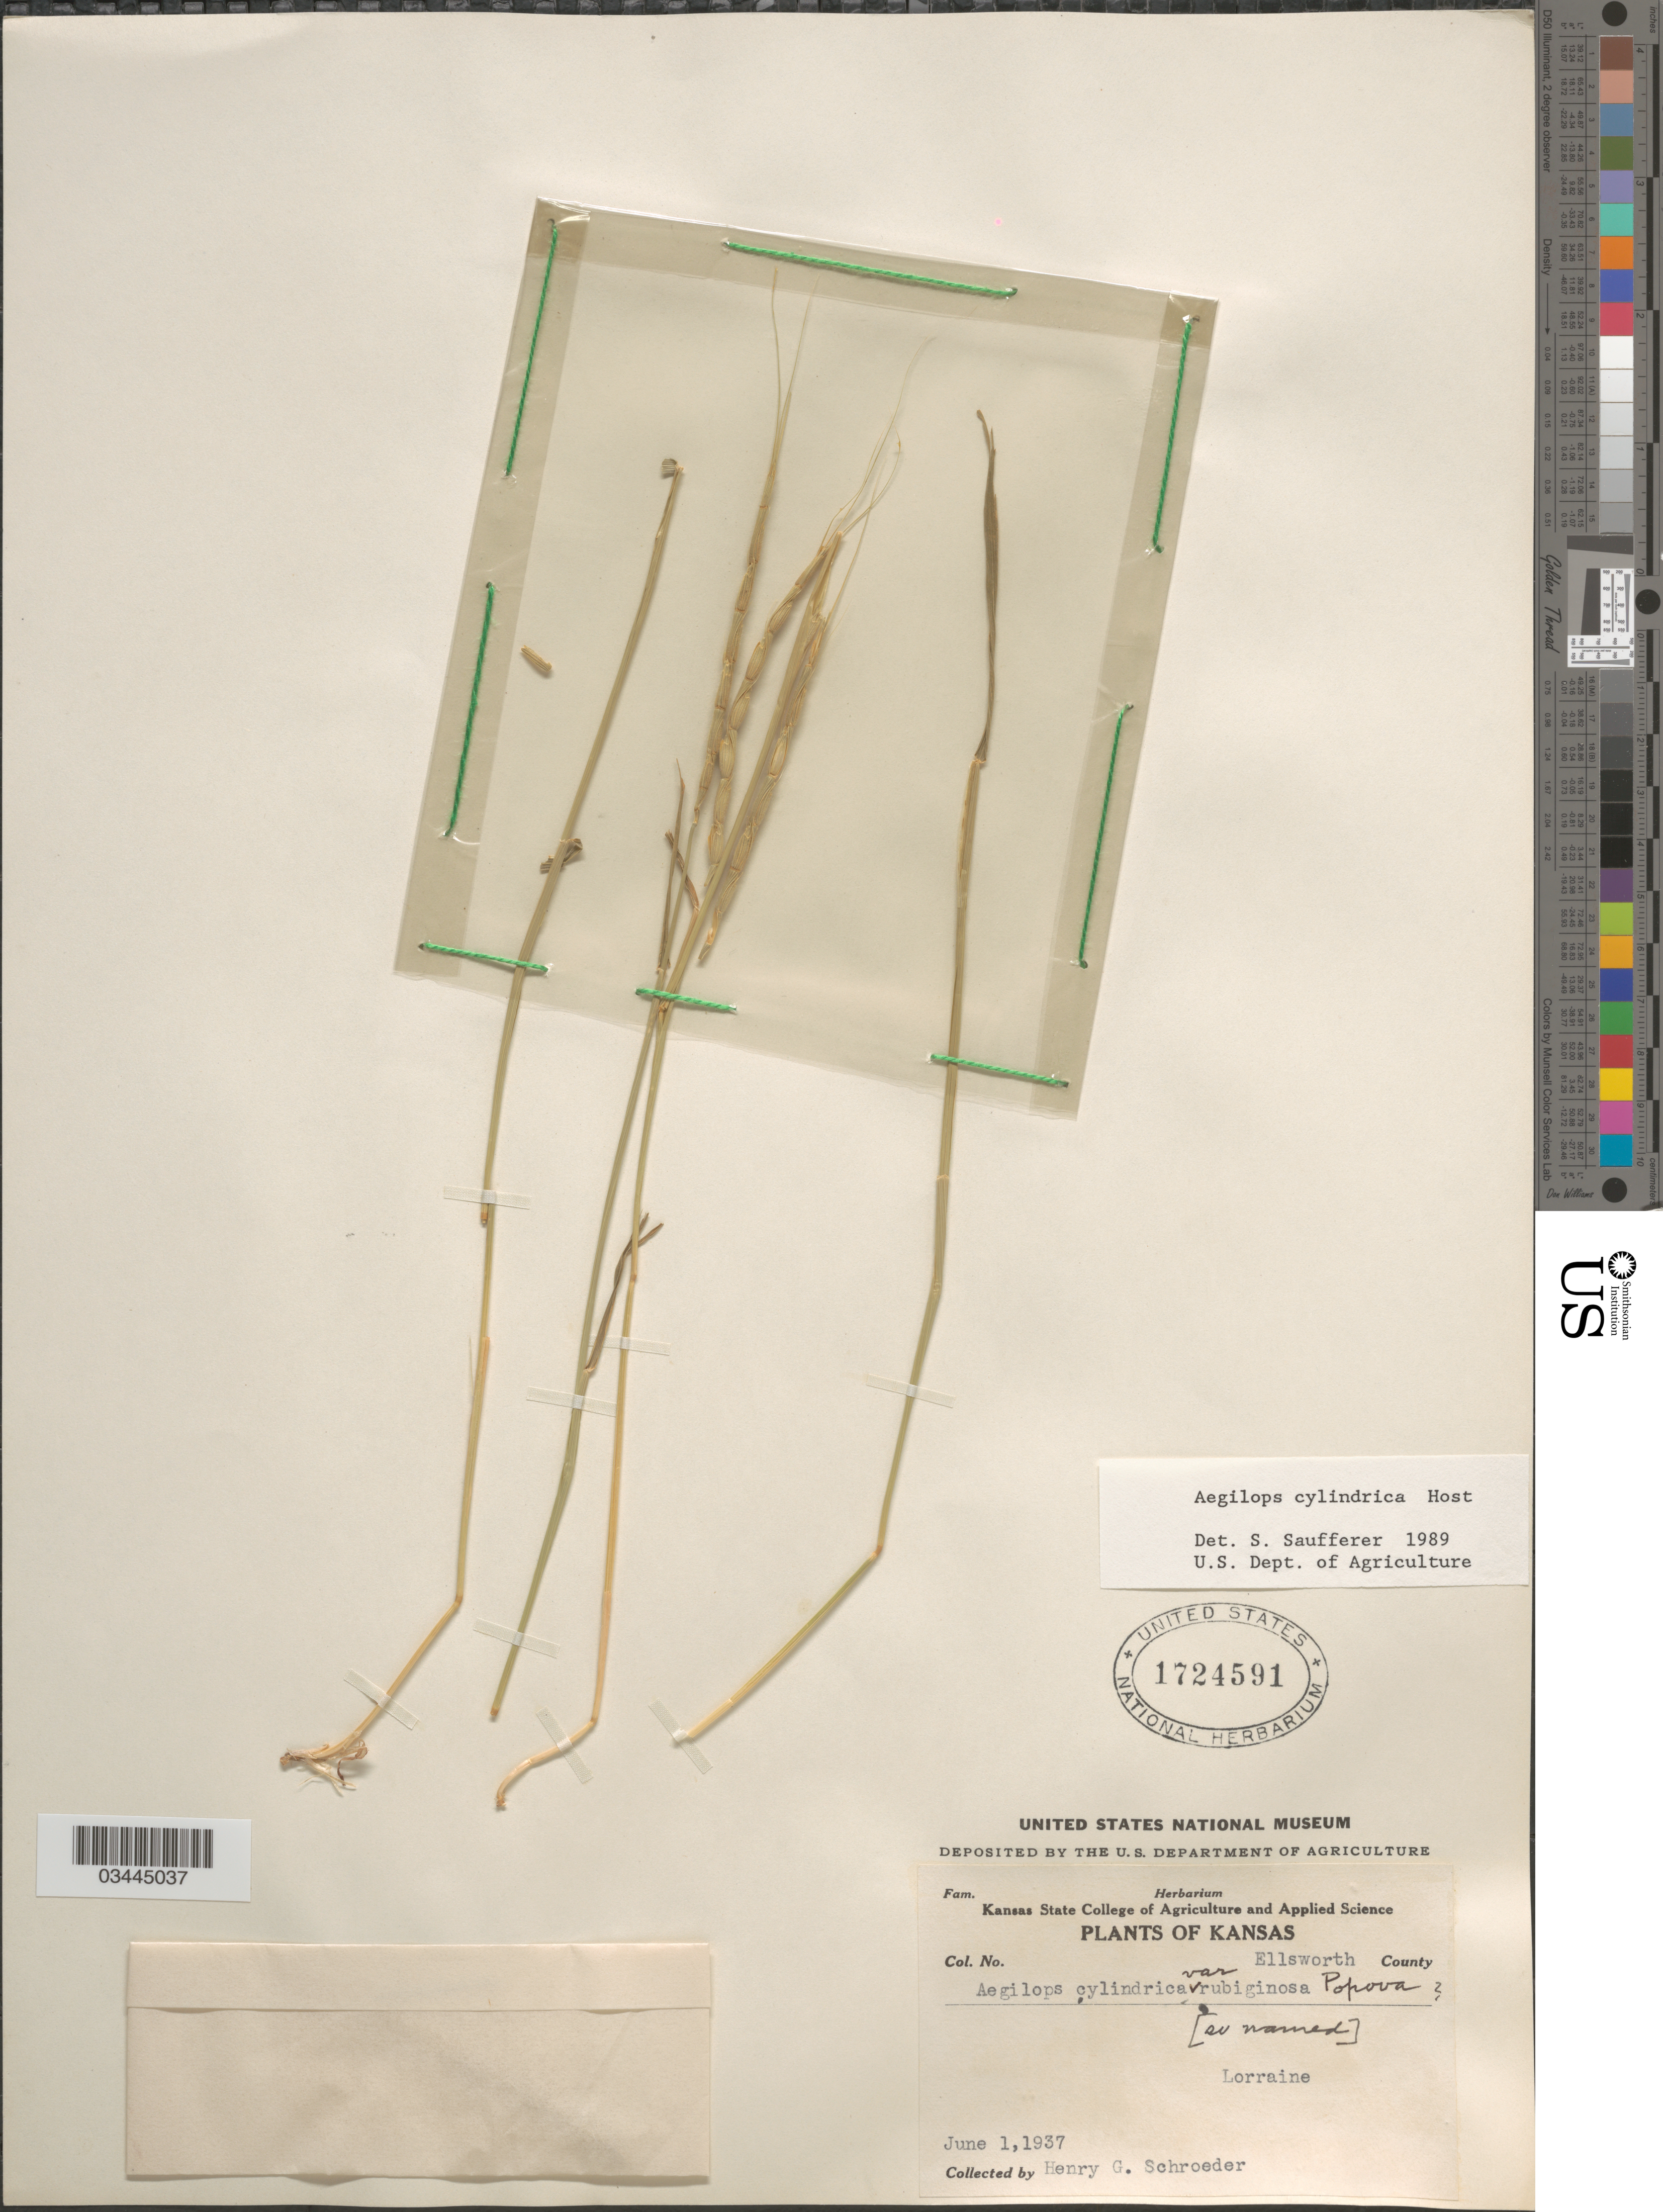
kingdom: Plantae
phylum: Tracheophyta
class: Liliopsida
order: Poales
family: Poaceae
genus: Aegilops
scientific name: Aegilops cylindrica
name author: Host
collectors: H. Schroeder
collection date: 1937-06-01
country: United States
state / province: Kansas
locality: Ellsworth County. Lorraine.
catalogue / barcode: US 1724591